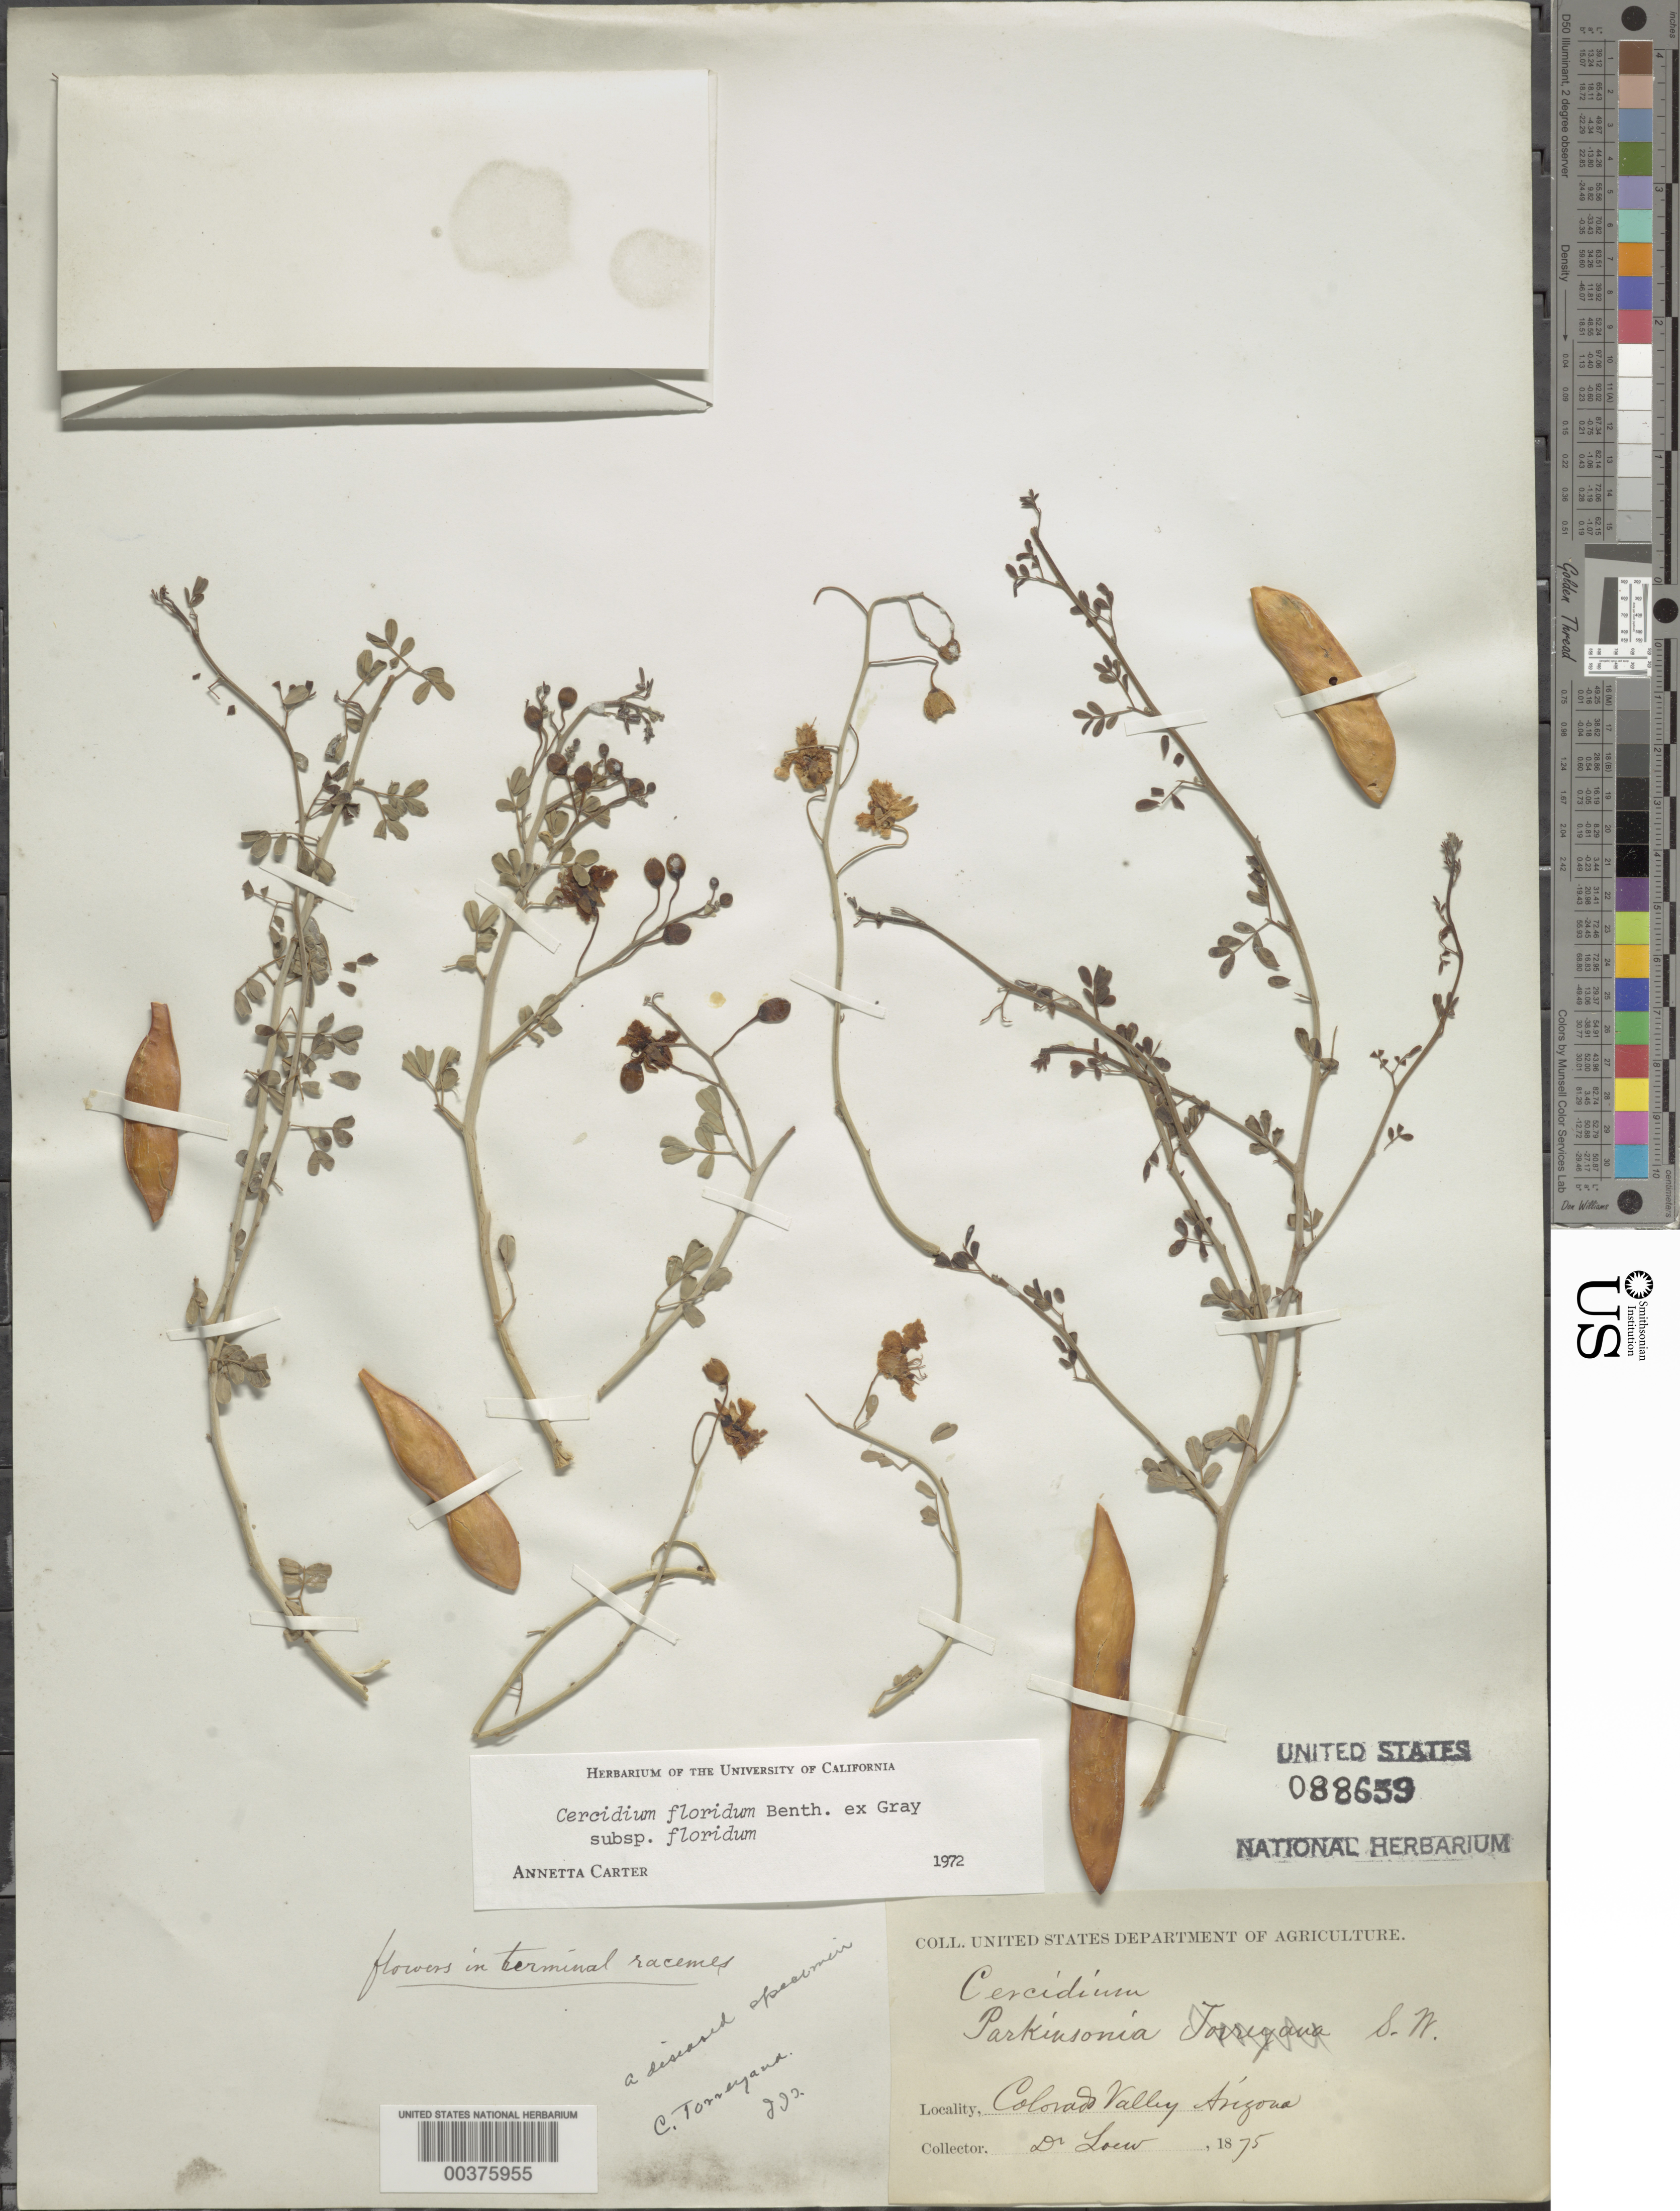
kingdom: Plantae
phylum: Tracheophyta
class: Magnoliopsida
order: Fabales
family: Fabaceae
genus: Parkinsonia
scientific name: Parkinsonia florida subsp. florida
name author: (Benth. ex A. Gray) S. Watson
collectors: O. Loew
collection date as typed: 1875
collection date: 1875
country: United States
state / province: Arizona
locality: Colorado valley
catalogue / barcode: US 88659